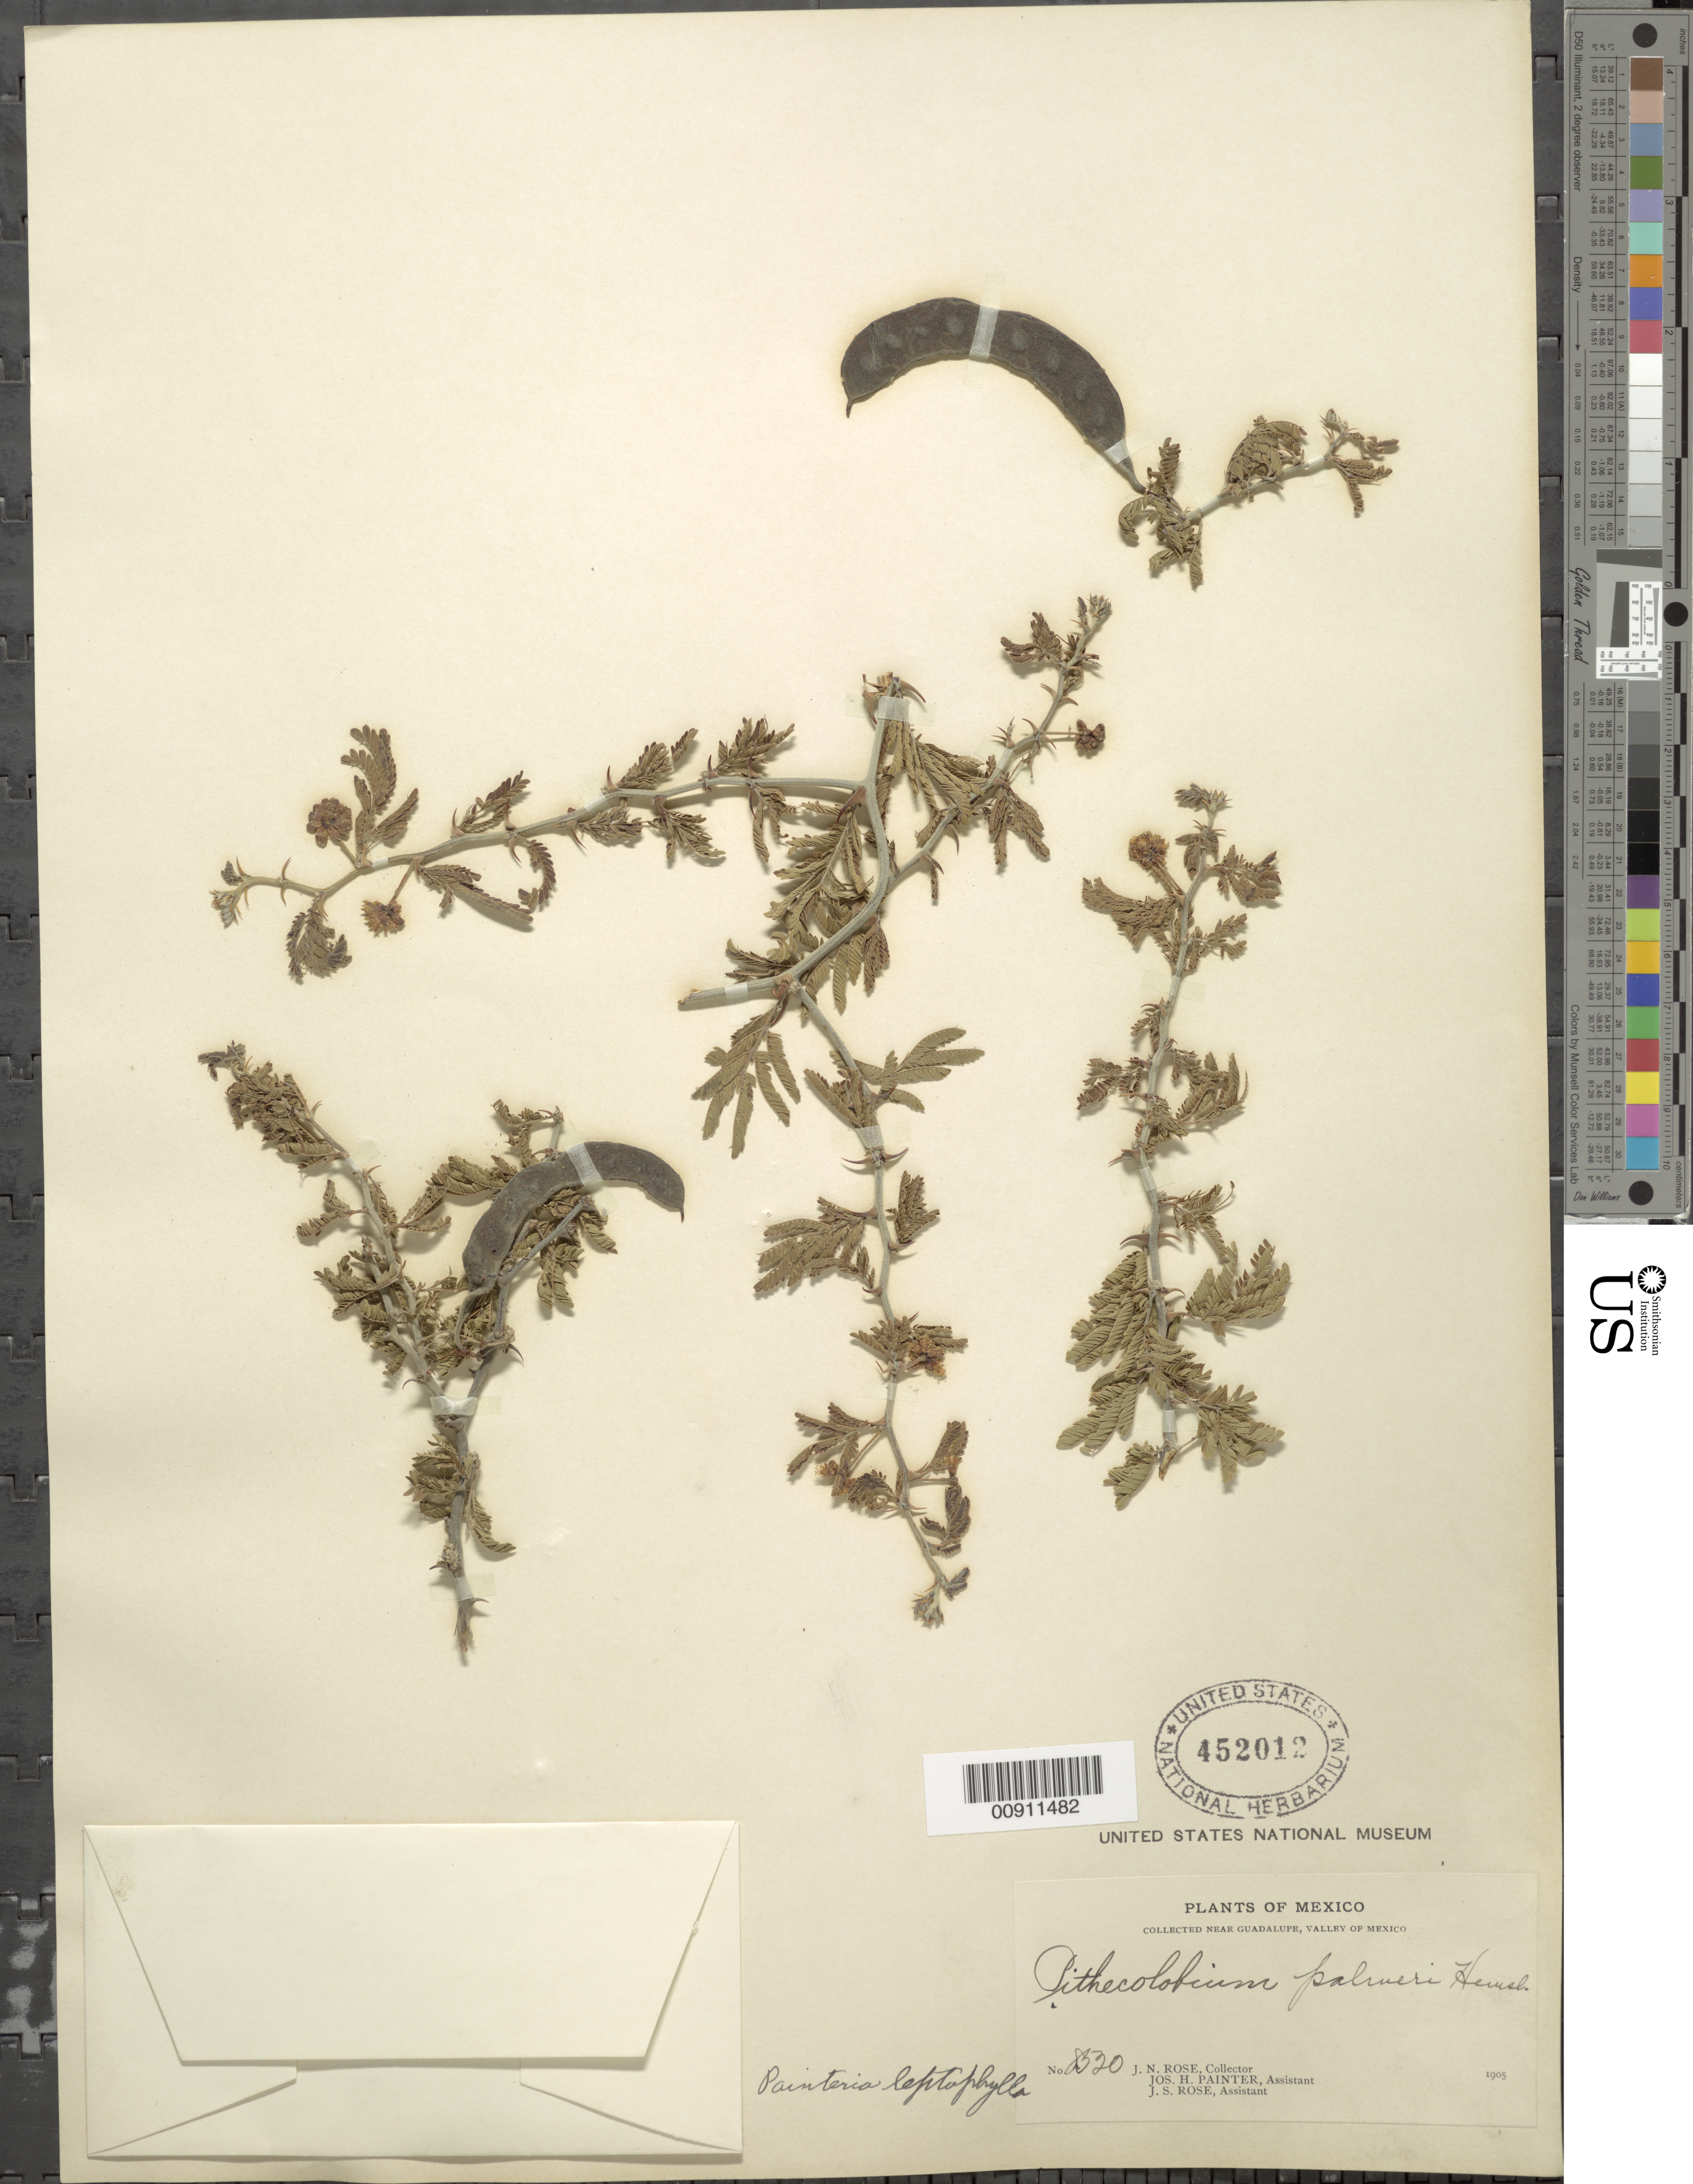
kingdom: Plantae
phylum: Tracheophyta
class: Magnoliopsida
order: Fabales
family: Fabaceae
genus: Ricoa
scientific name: Ricoa leptophylla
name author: (DC.) Duno & Torke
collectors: J. N. Rose, J. H. Painter & J. S. Rose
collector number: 8330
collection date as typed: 1905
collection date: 1905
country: Mexico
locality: Near Guadalupe, Valley of Mexico.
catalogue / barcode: US 452012